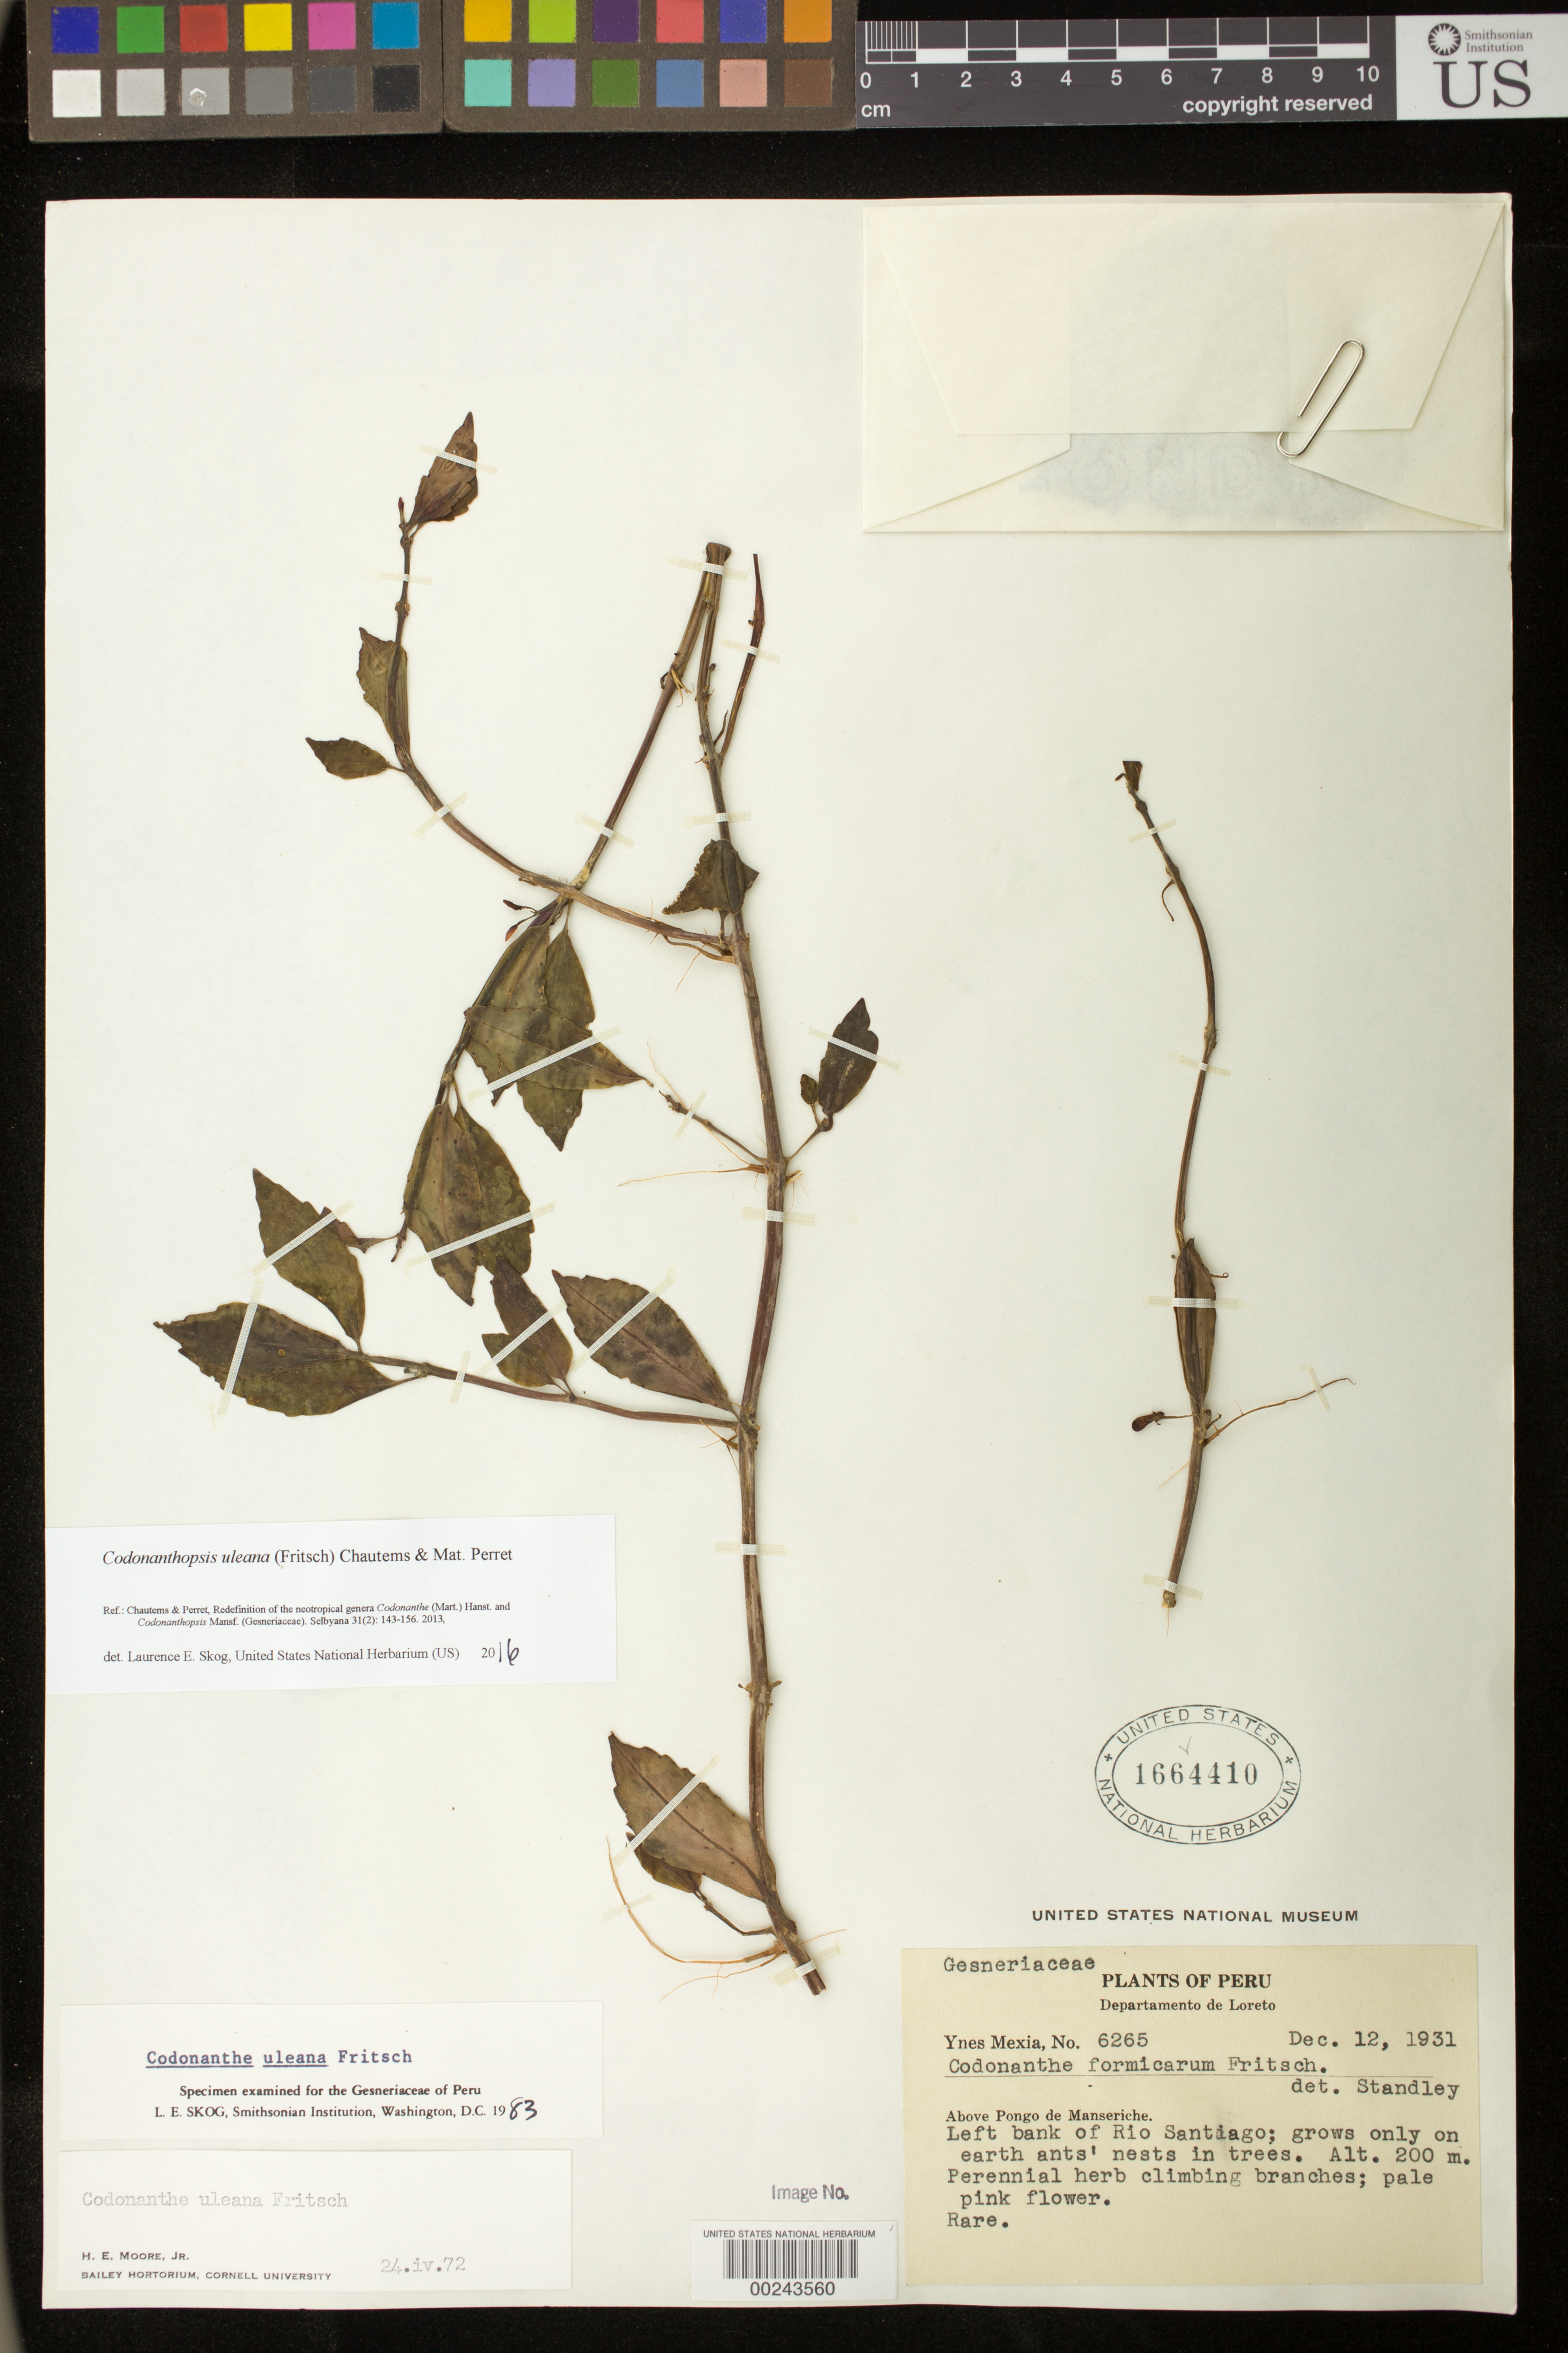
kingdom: Plantae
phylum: Tracheophyta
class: Magnoliopsida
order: Lamiales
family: Gesneriaceae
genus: Codonanthopsis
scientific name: Codonanthopsis uleana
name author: (Fritsch) Chautems & Mat.Perret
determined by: Skog, Laurence E.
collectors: Y. Mexia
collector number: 6265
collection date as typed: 12 Dec 1931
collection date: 1931-12-12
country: Peru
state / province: Loreto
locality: Left bank of Rio Santiago, above Pongo de Manseriche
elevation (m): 200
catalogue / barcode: US 1664410